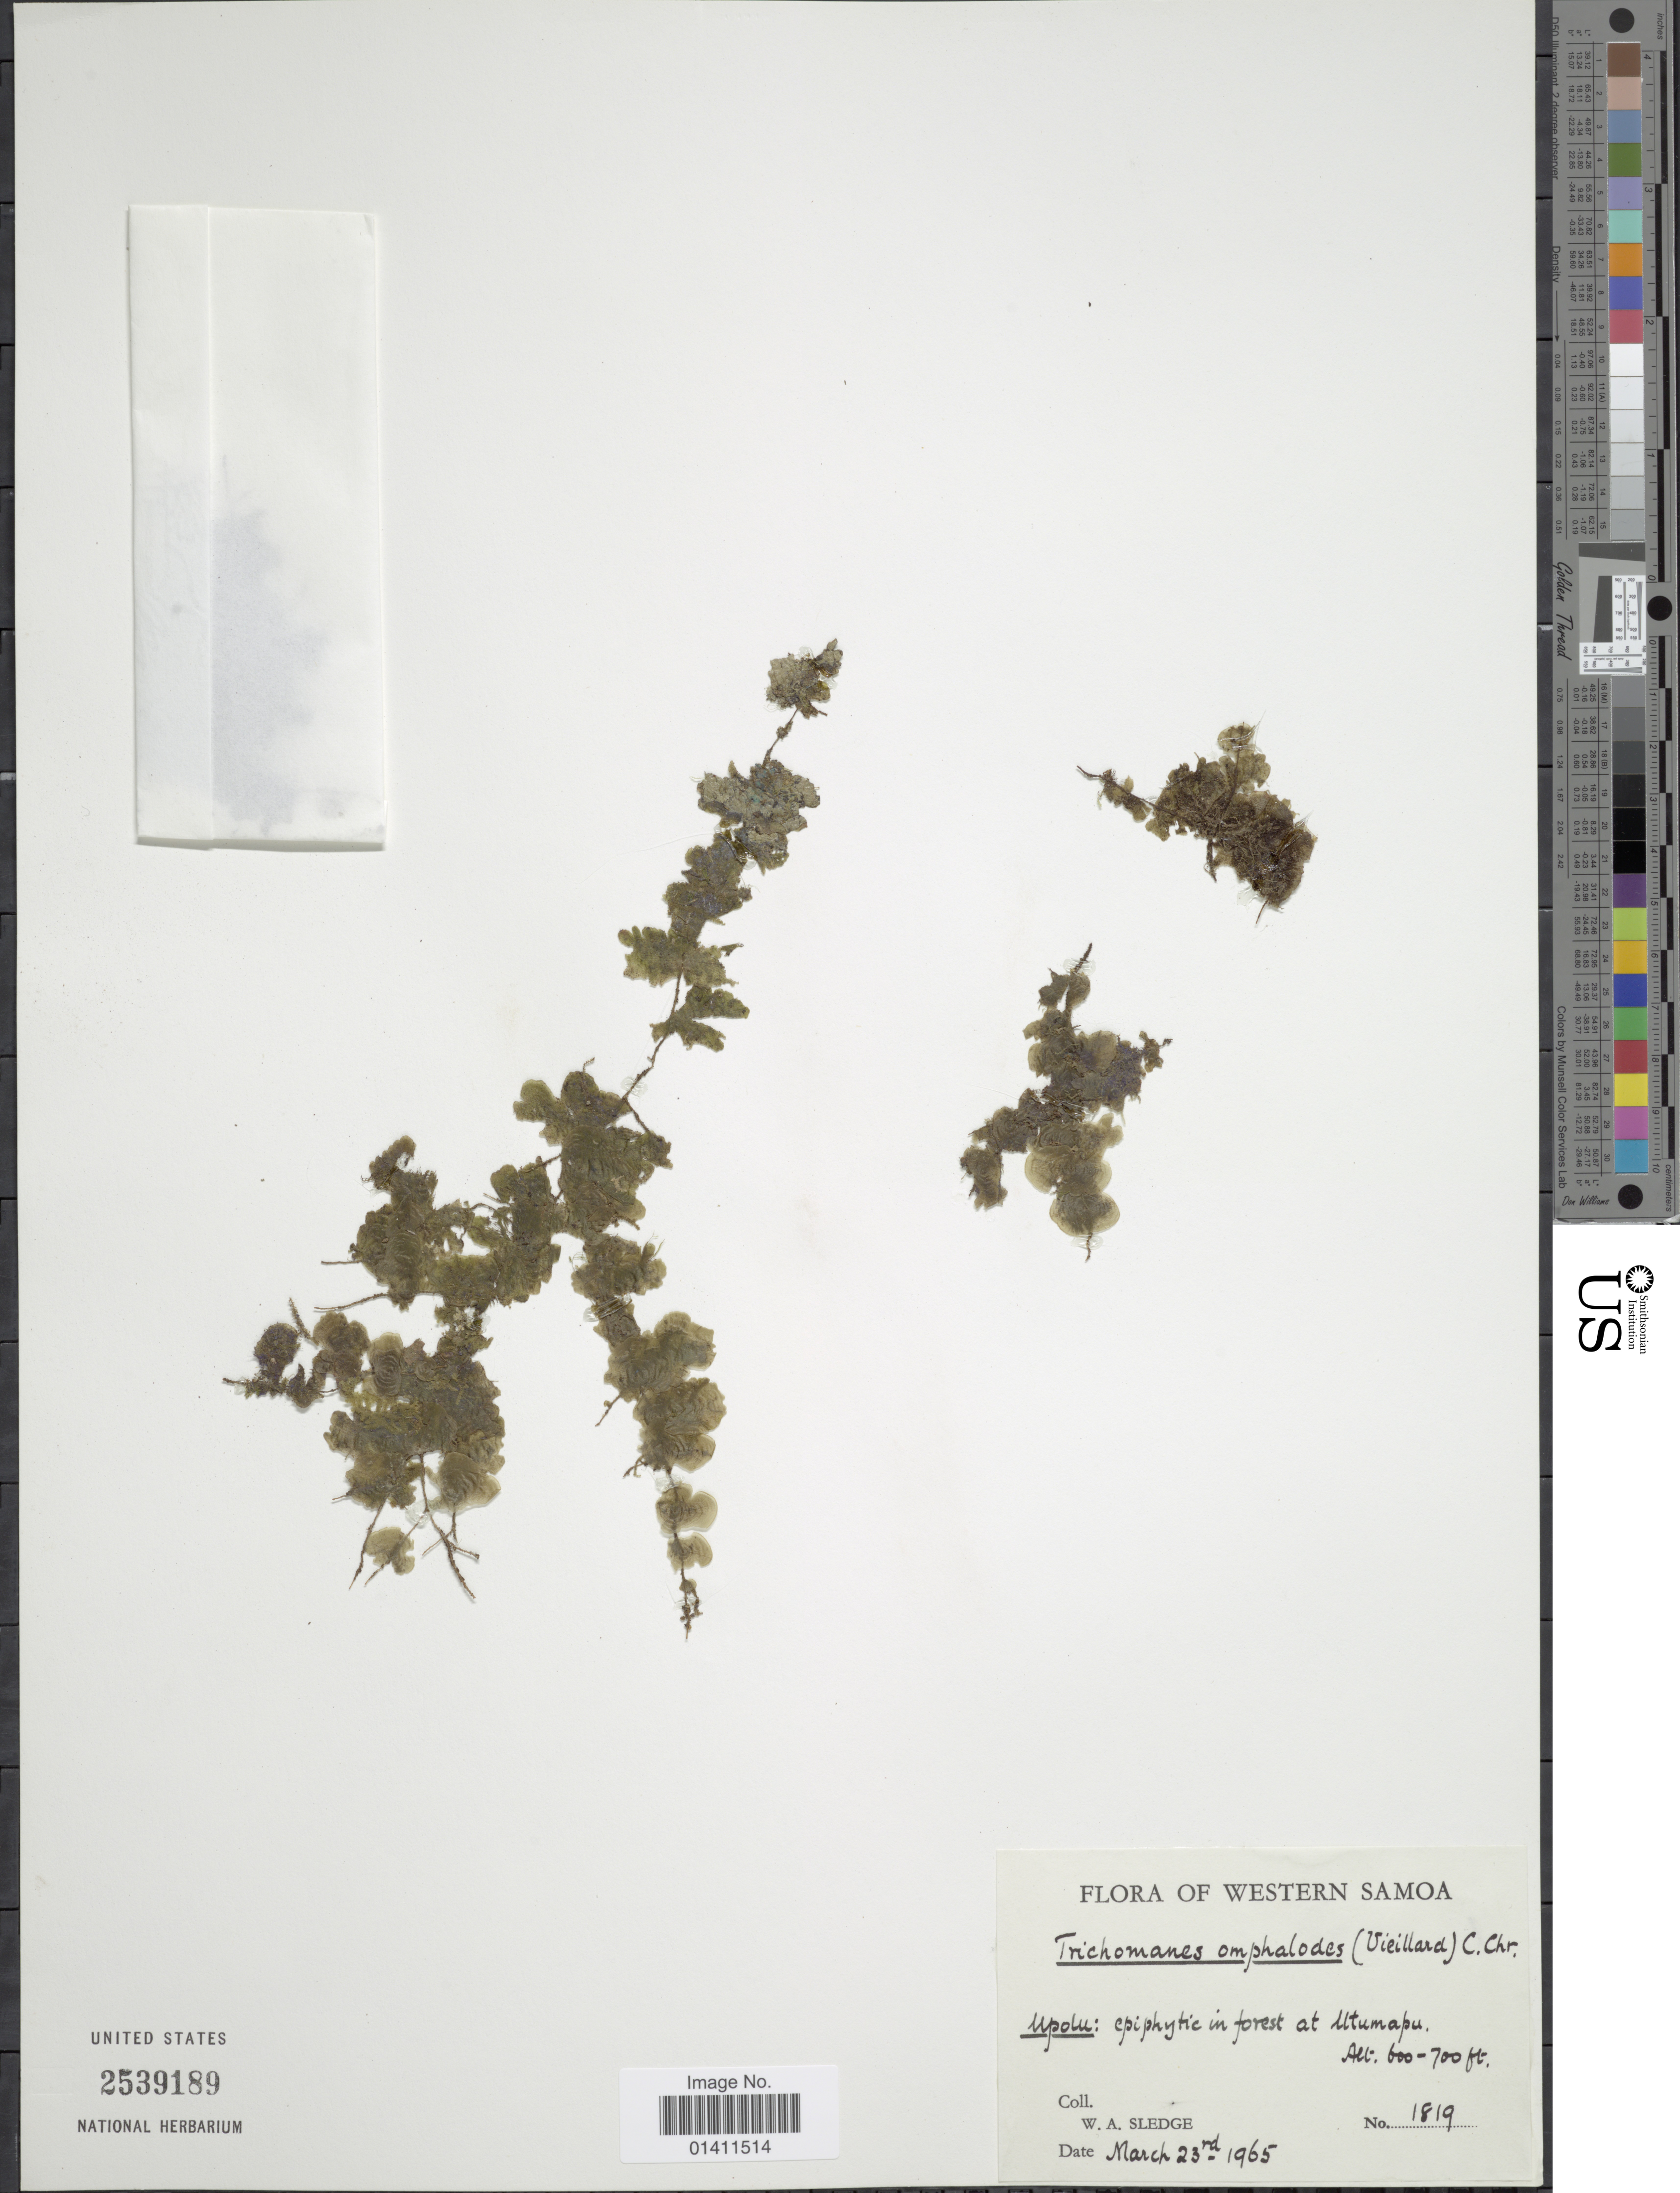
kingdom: Plantae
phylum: Tracheophyta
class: Polypodiopsida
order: Hymenophyllales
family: Hymenophyllaceae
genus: Didymoglossum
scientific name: Didymoglossum tahitense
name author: (Nadeaud) Ebihara & K. Iwats.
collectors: W. A. Sledge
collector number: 1819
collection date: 1965-03-23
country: Samoa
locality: Upolu: epiphytic in forest at Utumapui.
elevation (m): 183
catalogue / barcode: US 2539189